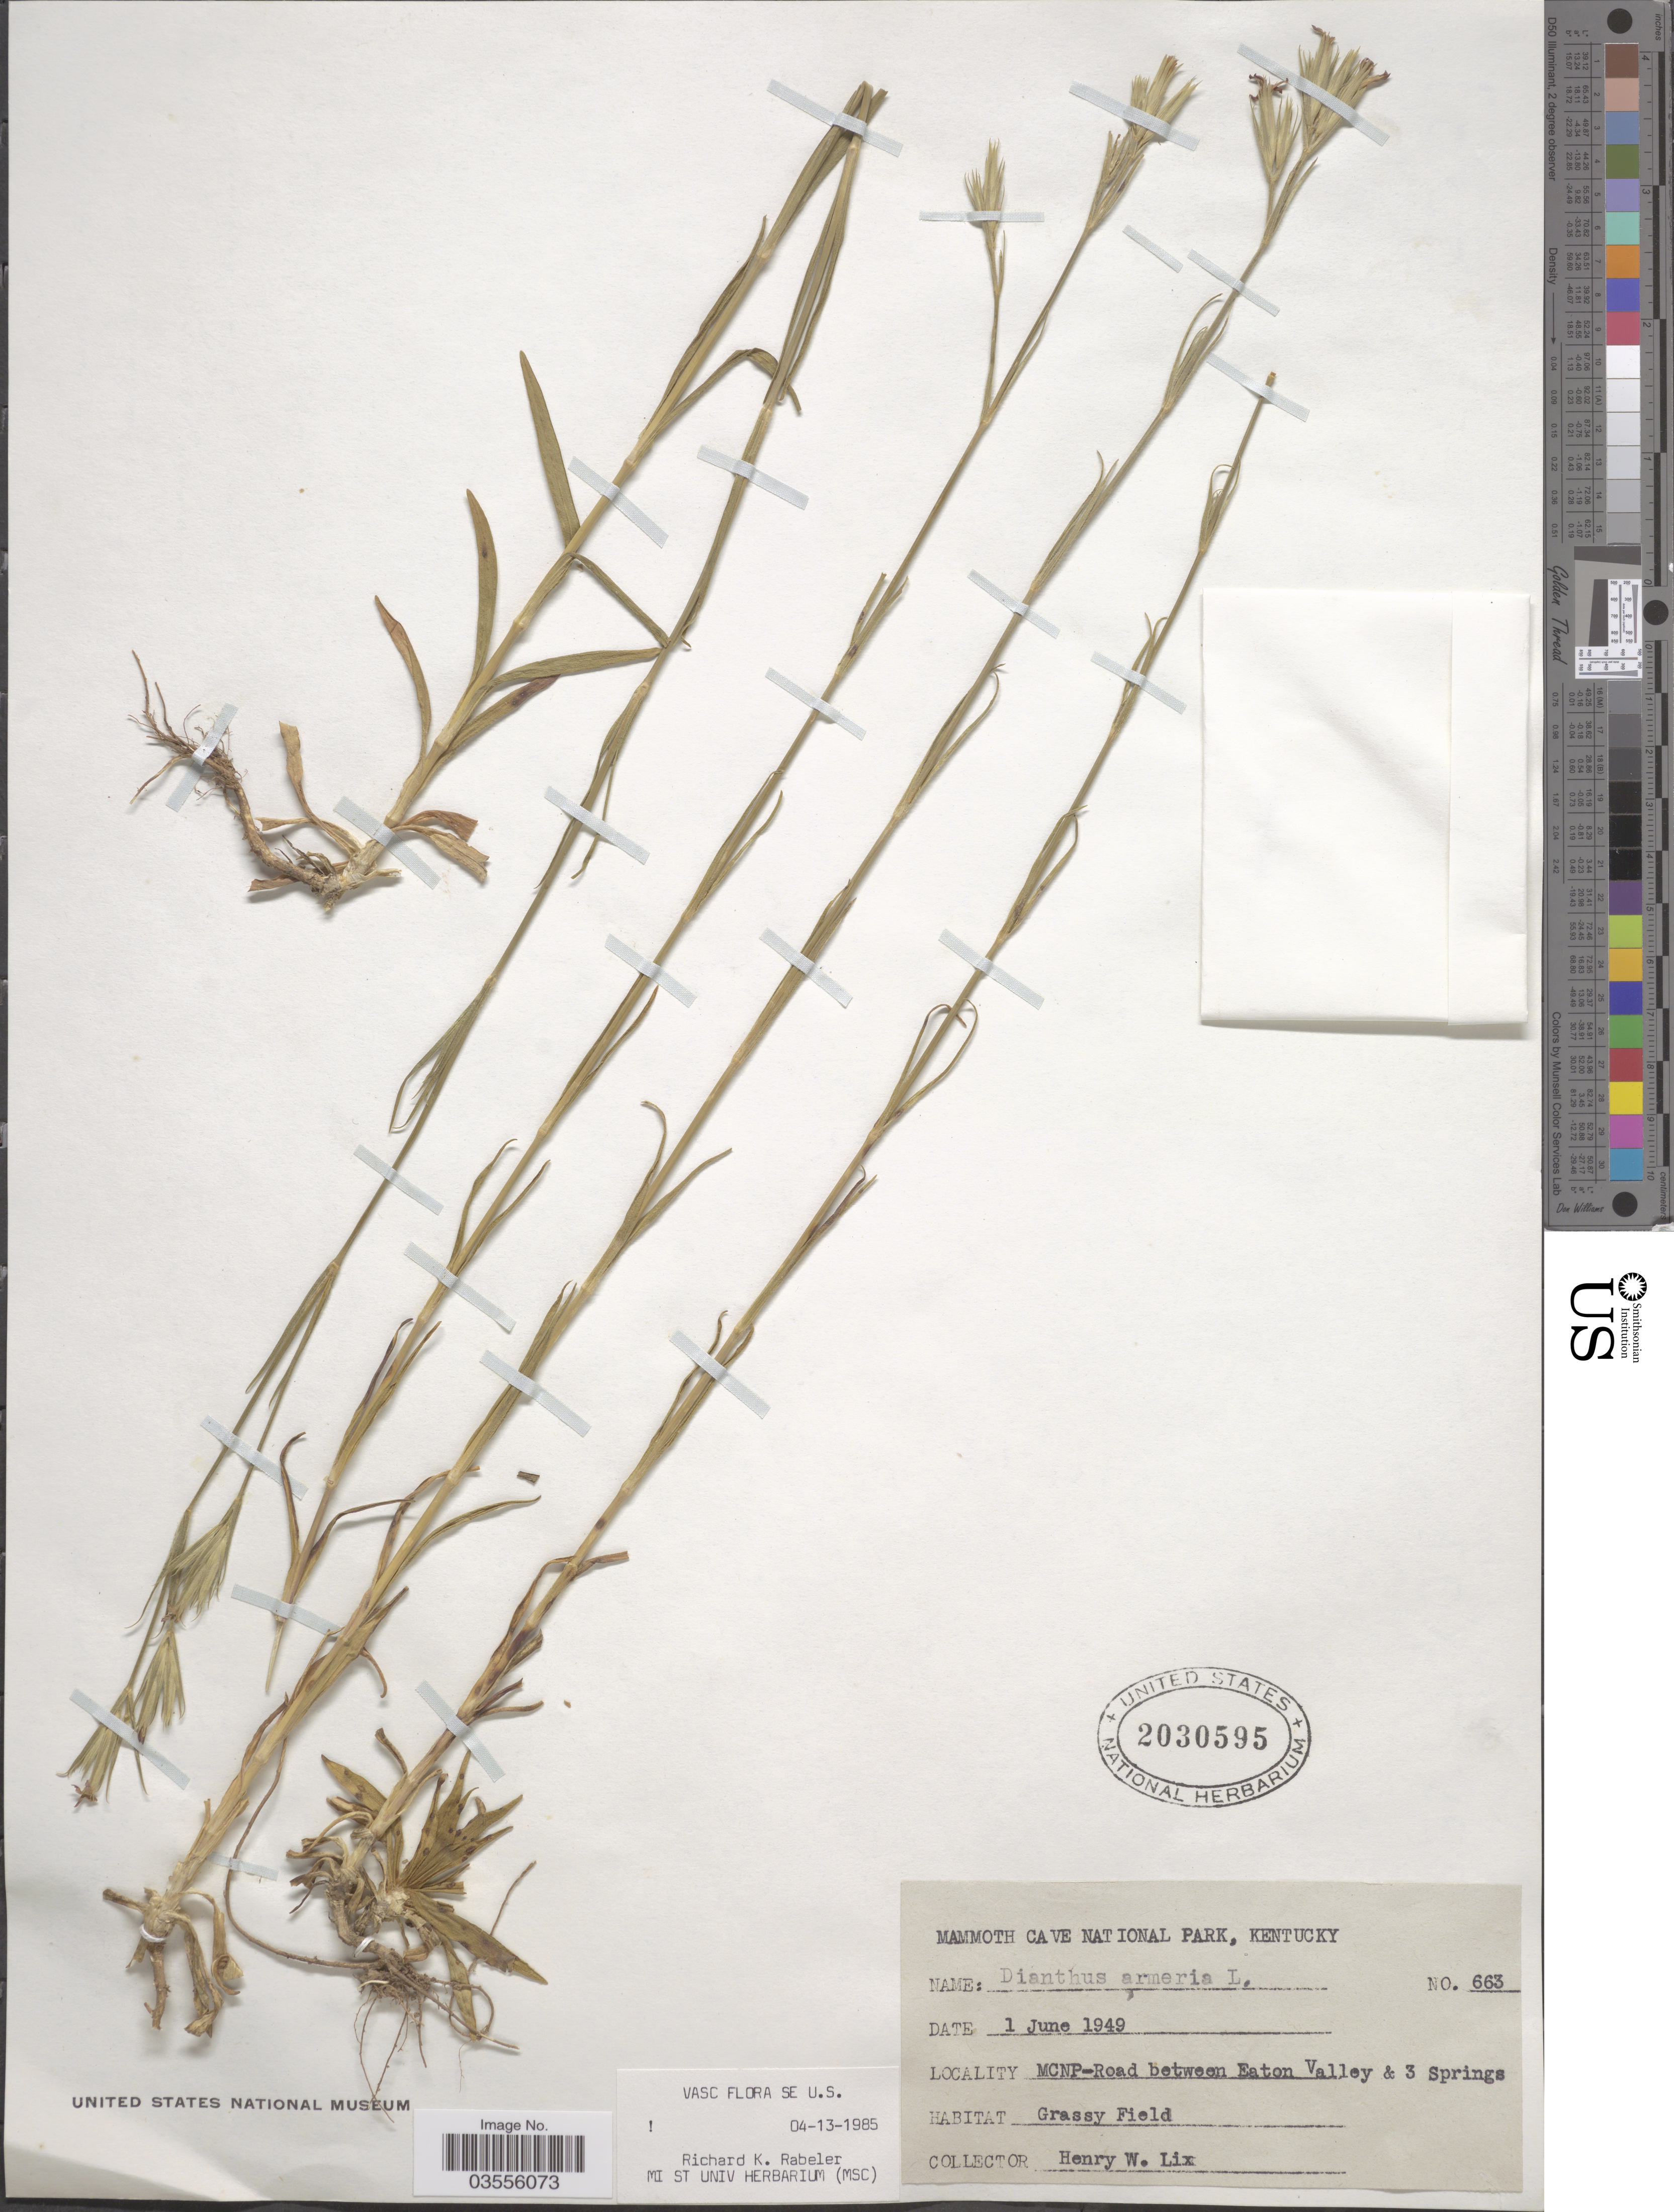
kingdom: Plantae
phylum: Tracheophyta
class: Magnoliopsida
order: Caryophyllales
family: Caryophyllaceae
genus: Dianthus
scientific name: Dianthus armeria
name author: L.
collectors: H. W. Lix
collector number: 663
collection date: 1949-06-01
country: United States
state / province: Kentucky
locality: Mammoth Cave National Park. MCNP-Road between Eaton Valley & 3 Springs.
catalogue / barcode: US 2030595